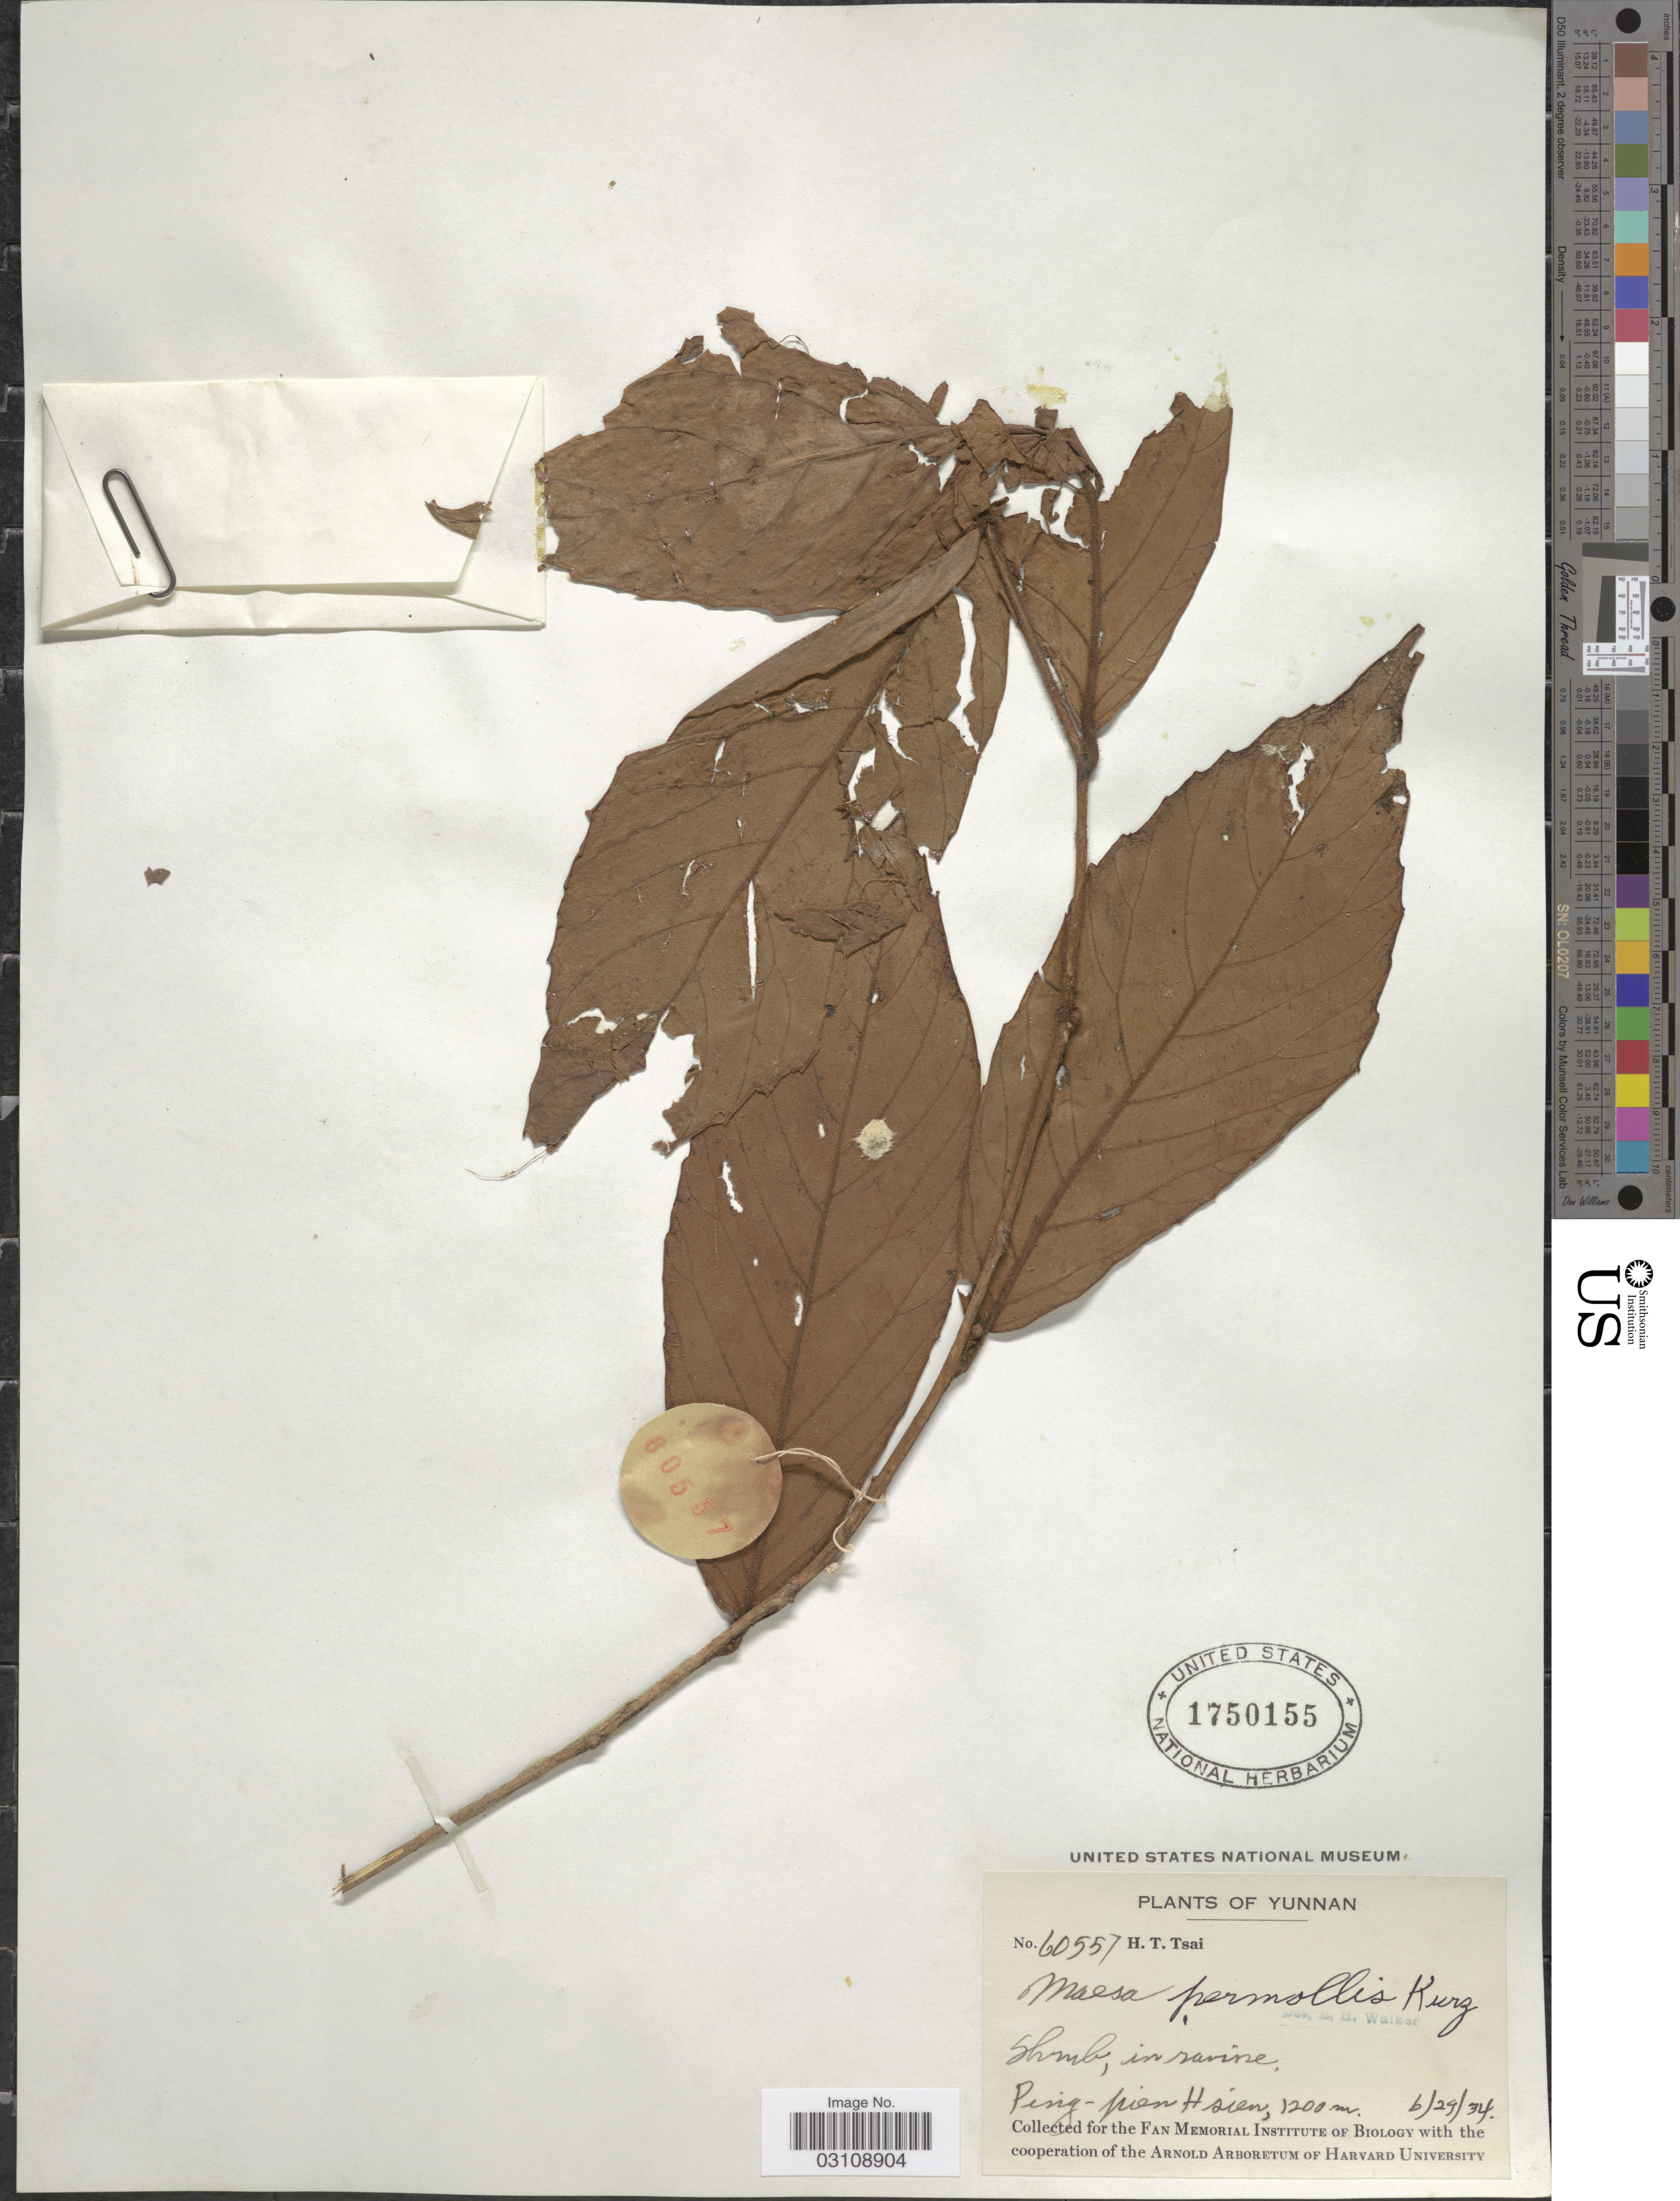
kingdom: Plantae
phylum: Tracheophyta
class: Magnoliopsida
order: Ericales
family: Primulaceae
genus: Maesa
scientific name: Maesa sp.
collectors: H. Tsai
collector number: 60557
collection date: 1934-06-29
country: China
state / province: Yunnan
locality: Ping-pien Hsien.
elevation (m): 1200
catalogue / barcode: US 1750155